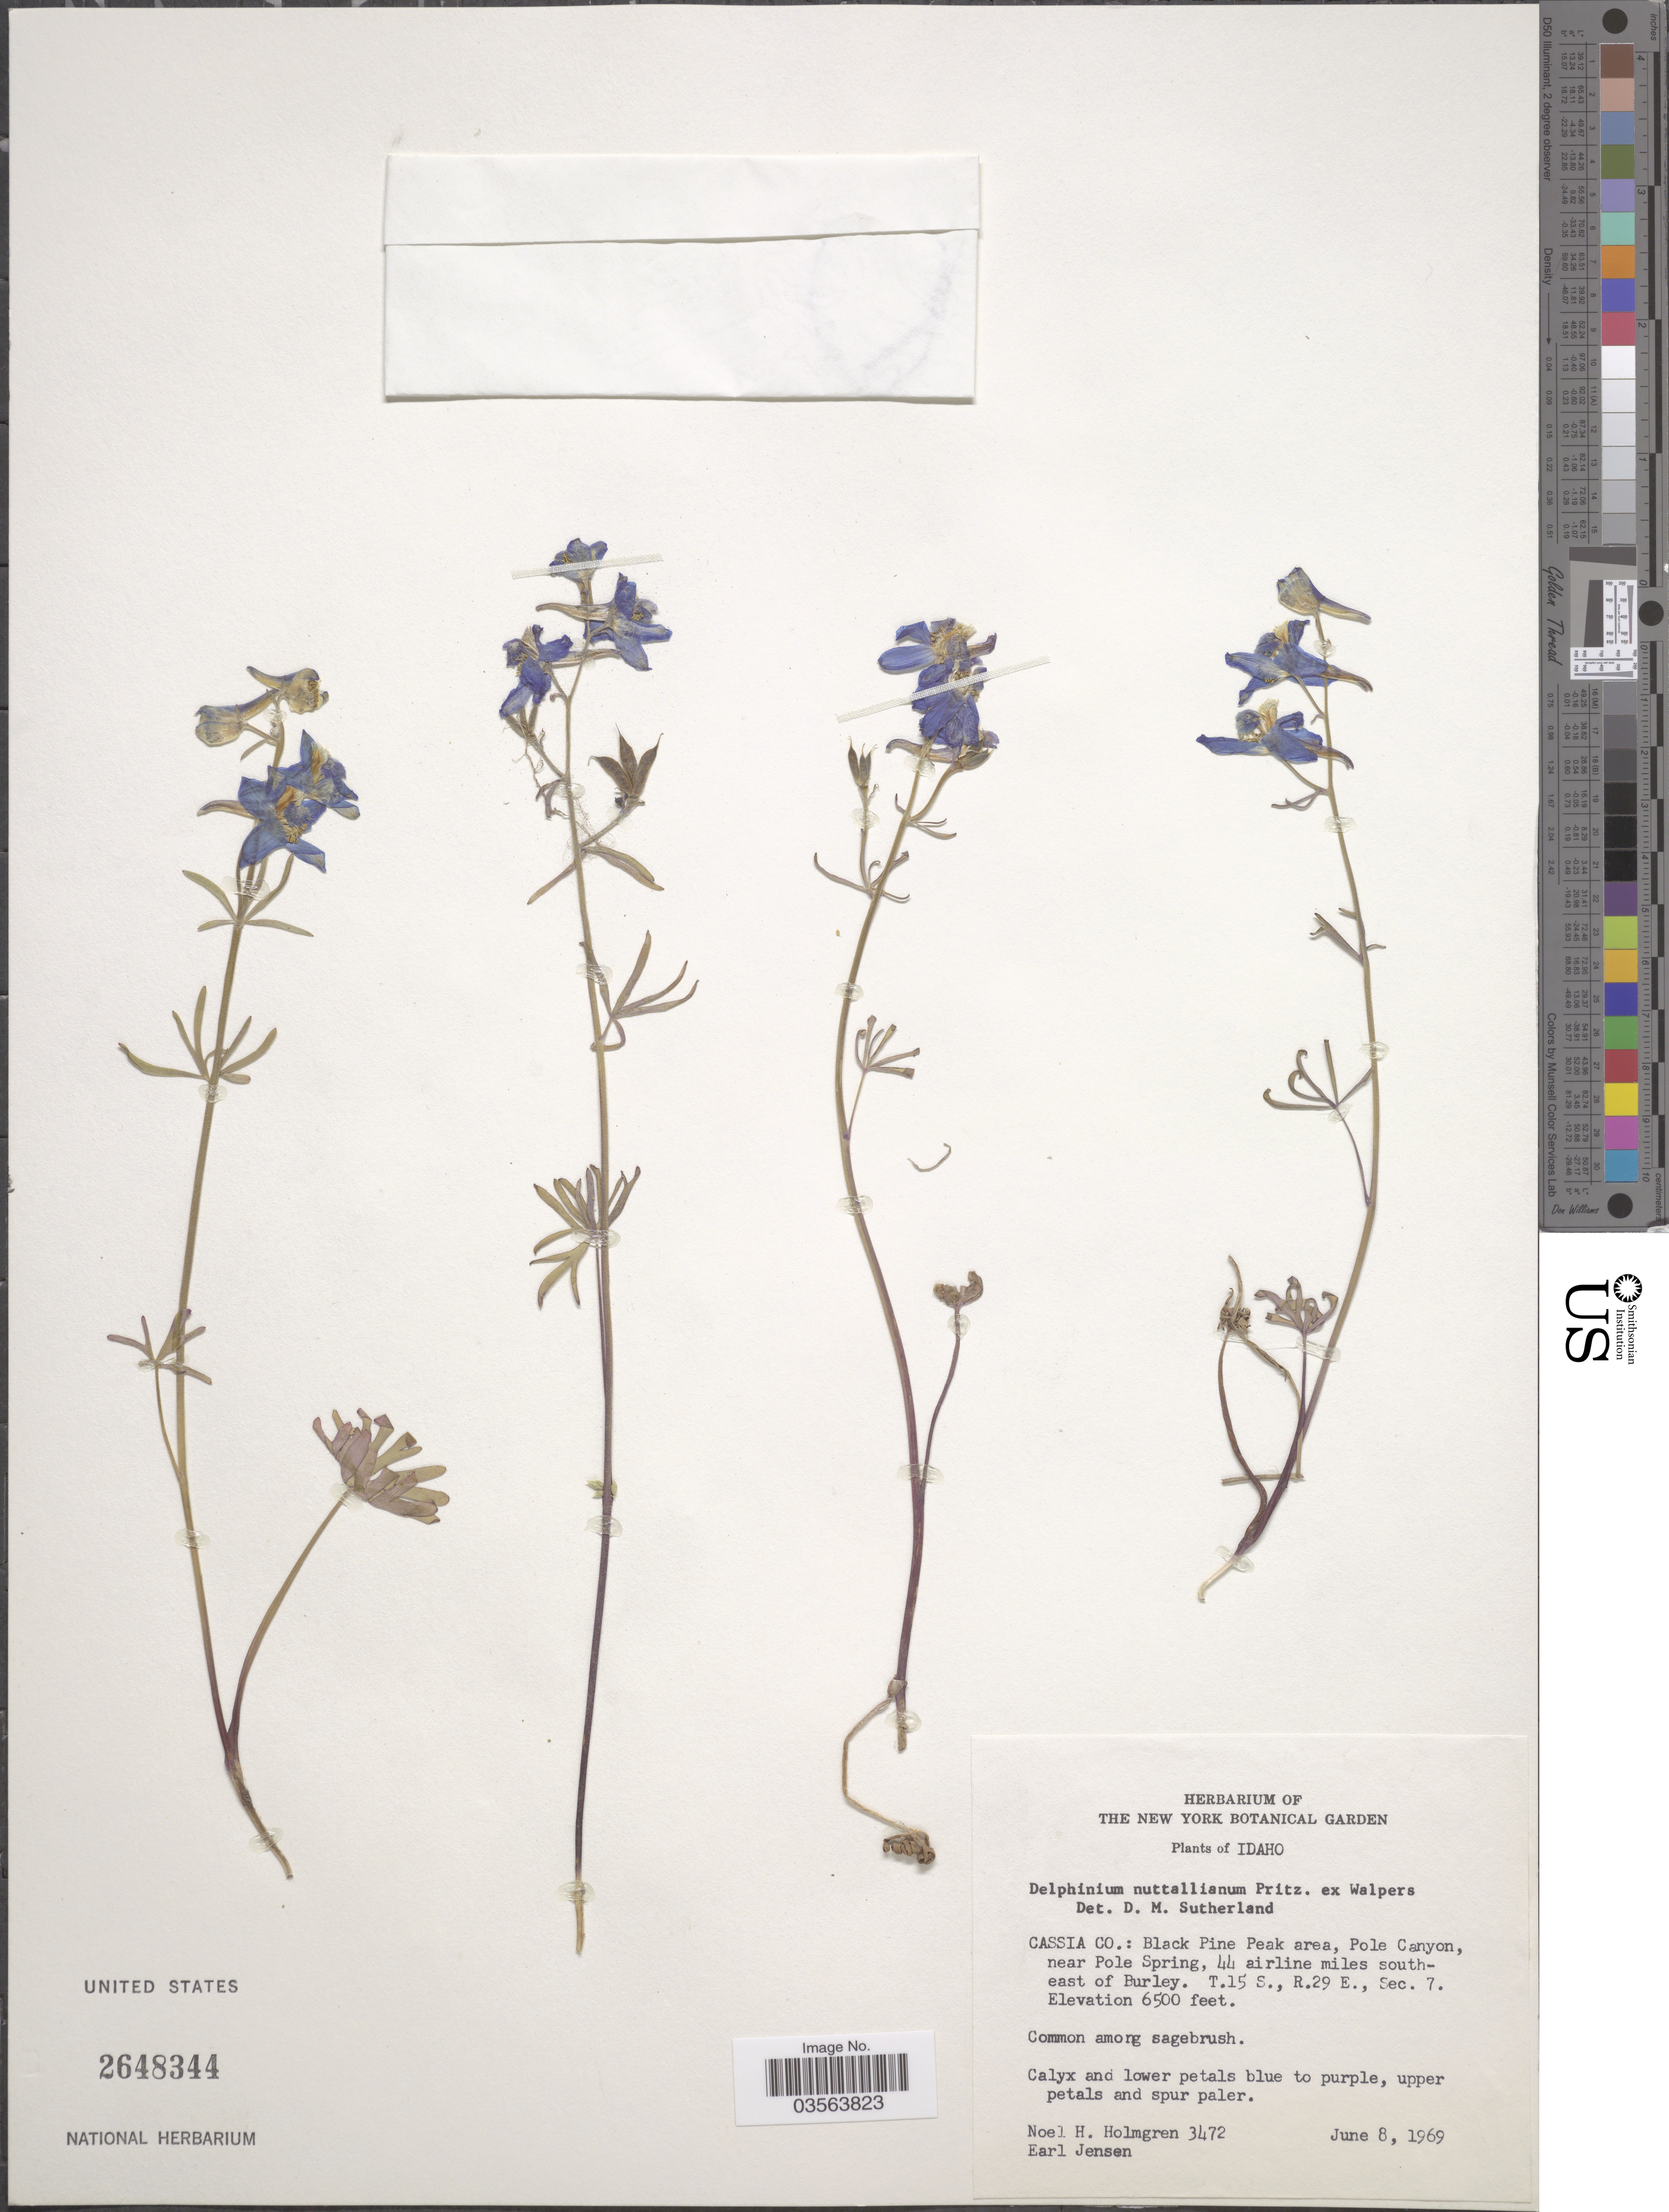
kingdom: Plantae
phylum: Tracheophyta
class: Magnoliopsida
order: Ranunculales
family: Ranunculaceae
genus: Delphinium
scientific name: Delphinium nuttallianum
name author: E. Pritz. ex Walpers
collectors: N. H. Holmgren & E. Jensen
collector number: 3472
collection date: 1969-06-08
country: United States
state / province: Idaho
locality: Cassia Co.: Black Pine Peak area, Pole Canyon, near Pole Spring, 44 airline miles south-east of Burley. T.15 S., R.29 E., Sec. 7.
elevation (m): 1981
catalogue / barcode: US 2648344